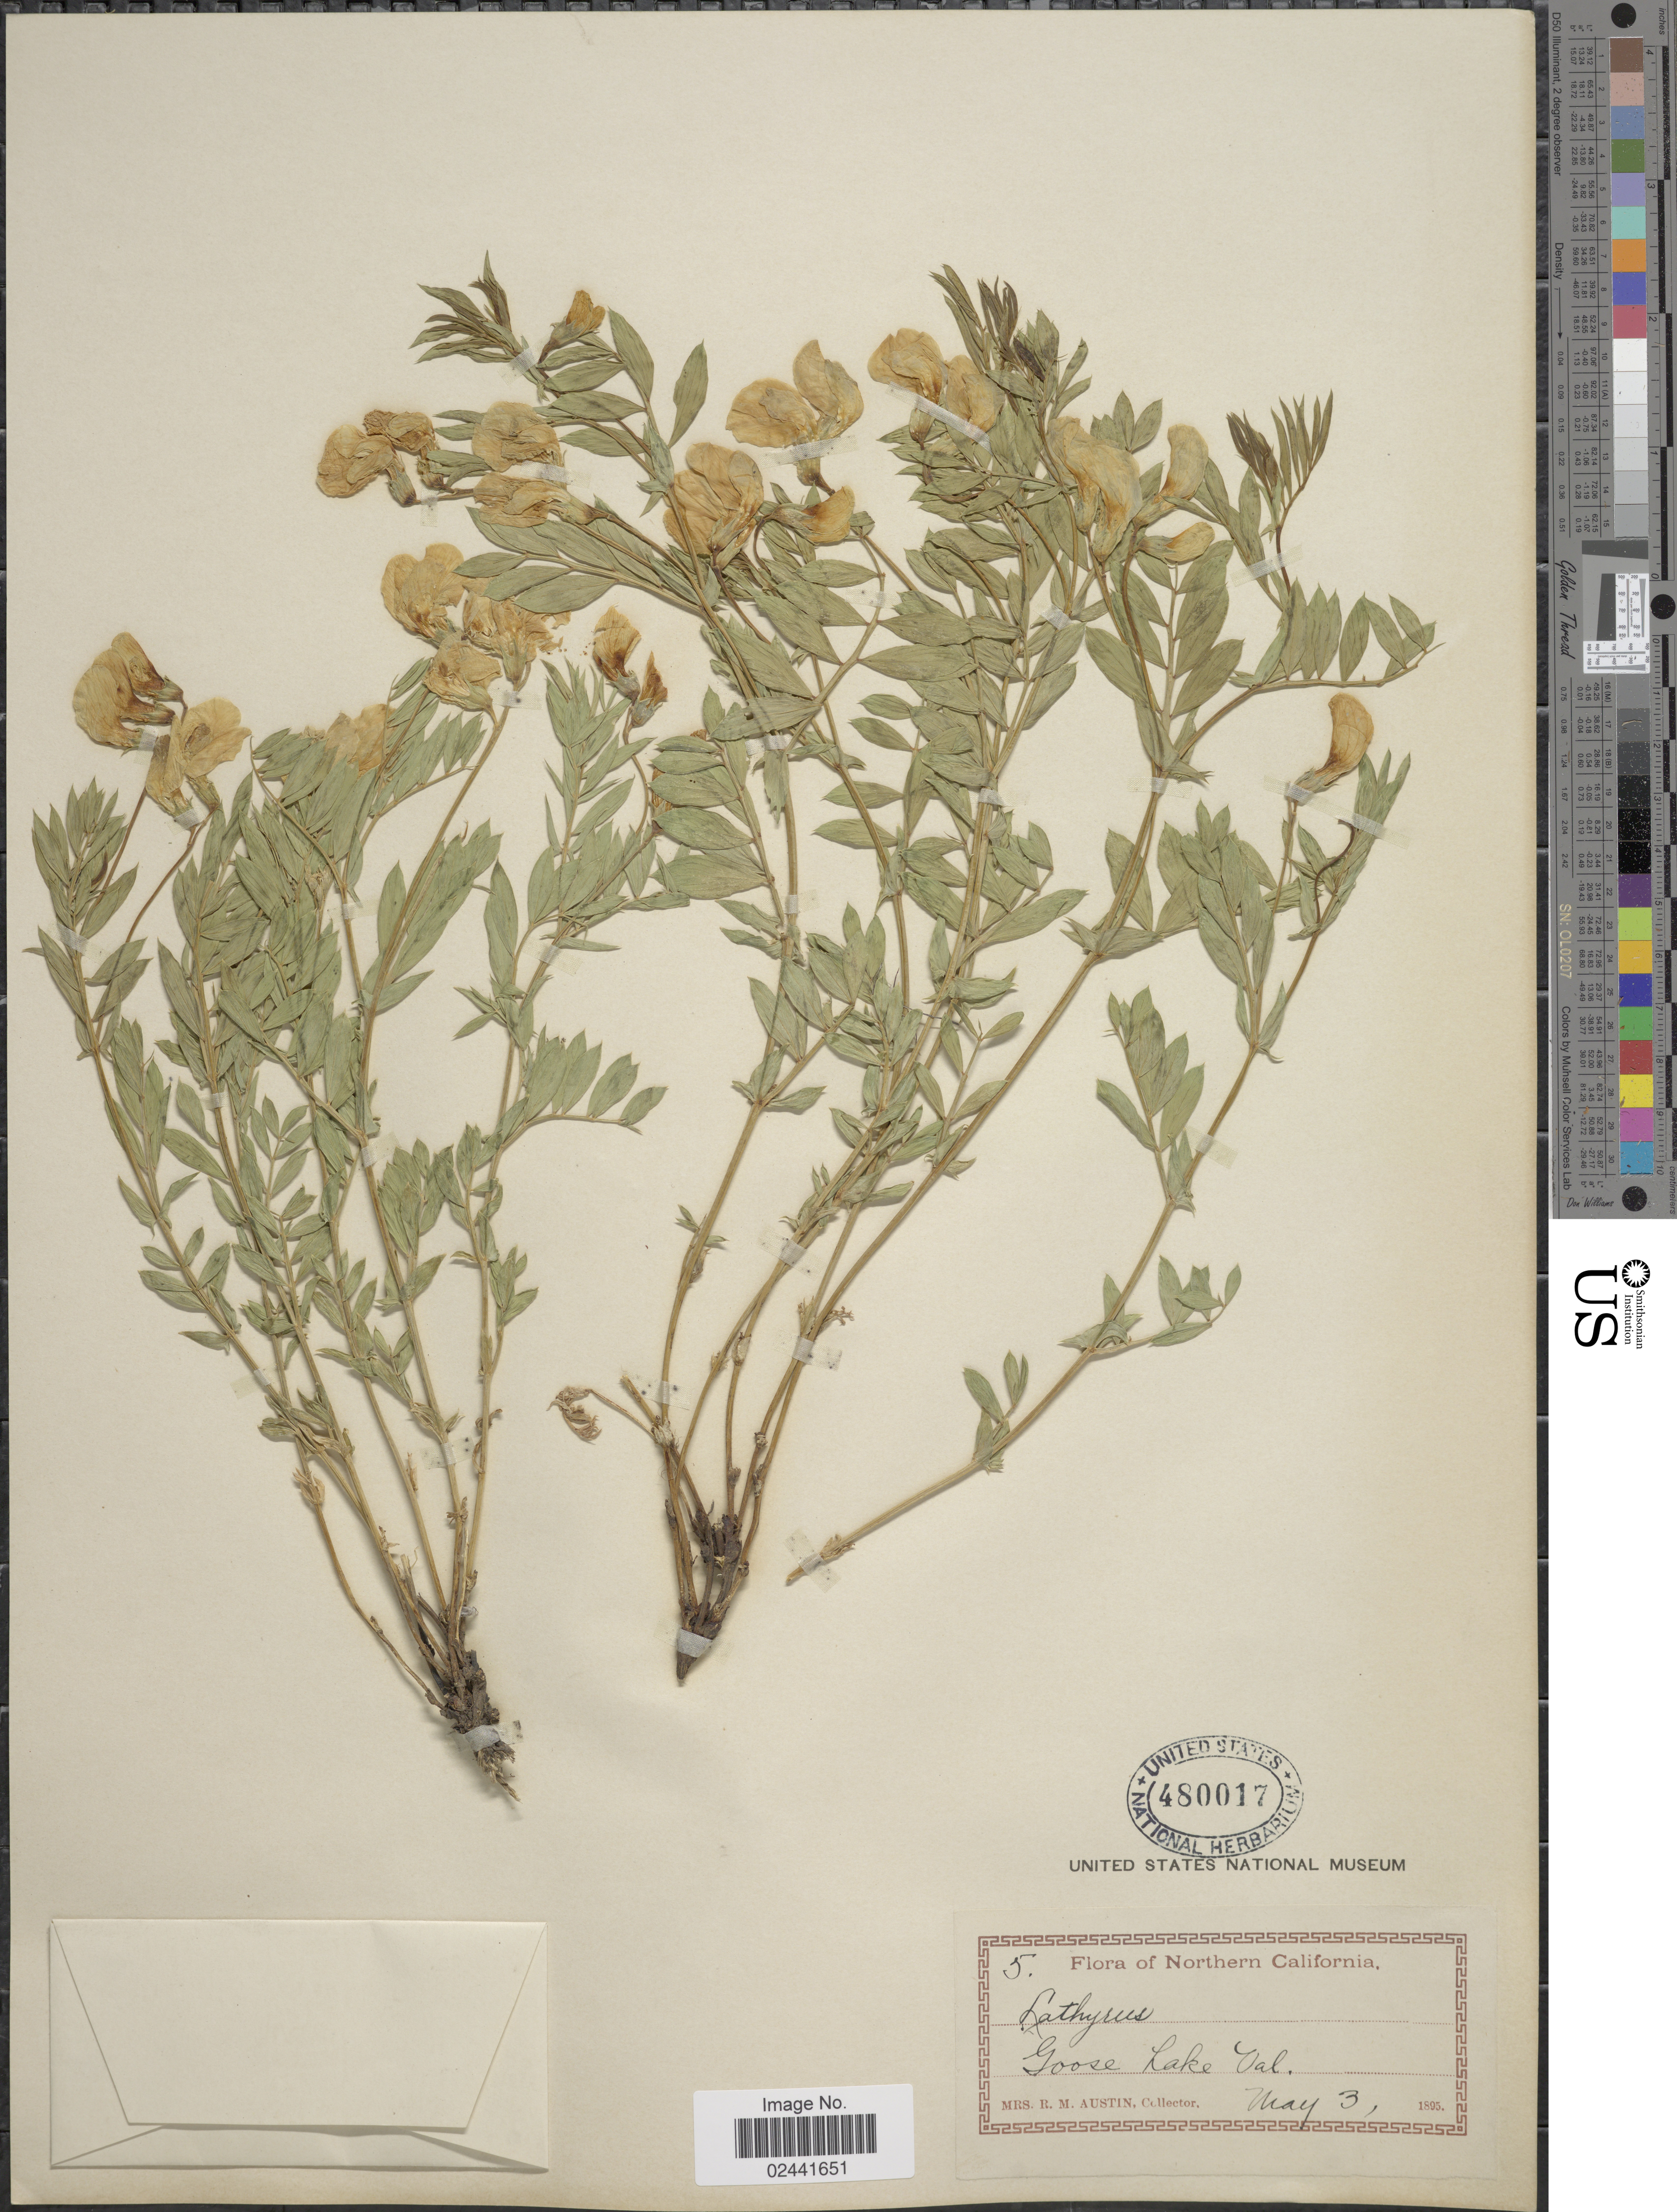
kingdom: Plantae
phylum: Tracheophyta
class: Magnoliopsida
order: Fabales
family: Fabaceae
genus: Lathyrus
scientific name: Lathyrus rigidus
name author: T.G. White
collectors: R. Austin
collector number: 5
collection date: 1895-05-03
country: United States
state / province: California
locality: Northern California, Goose Lake Val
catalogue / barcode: US 480017